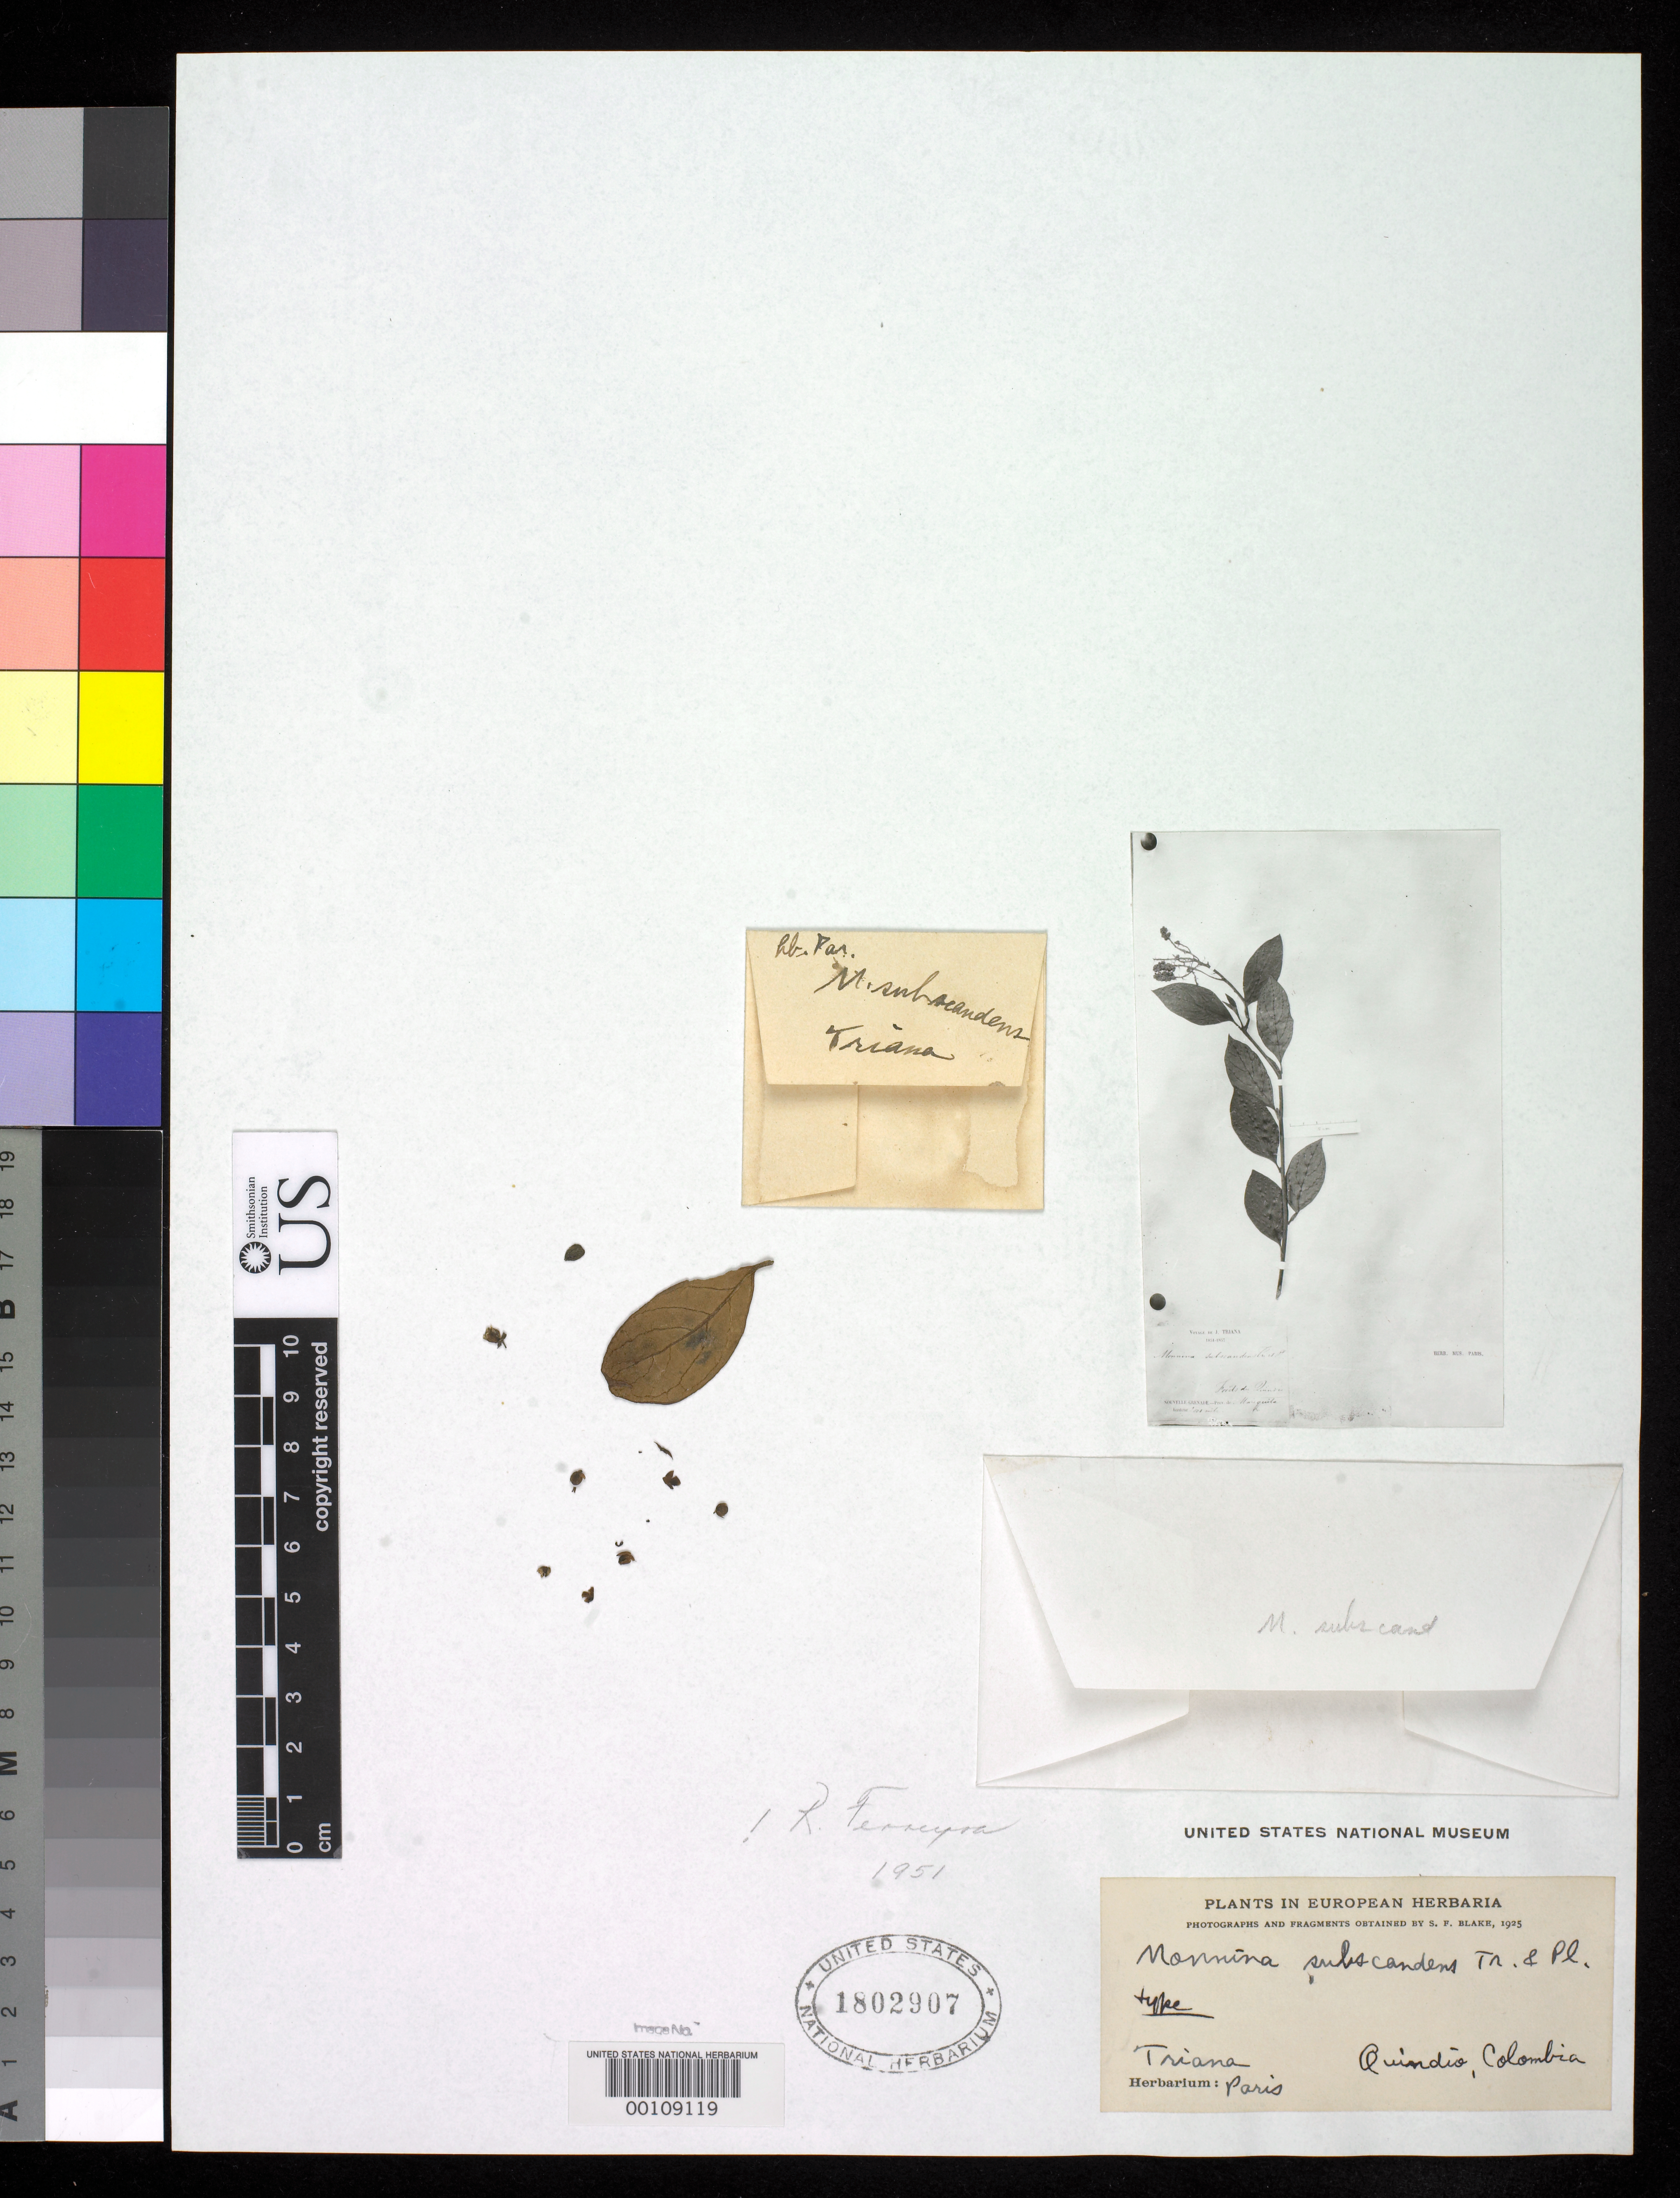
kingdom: Plantae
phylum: Tracheophyta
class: Magnoliopsida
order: Fabales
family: Polygalaceae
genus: Monnina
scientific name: Monnina subscandens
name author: Triana & Planch.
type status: Type Material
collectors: J. J. Triana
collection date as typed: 1851 to -- --- 1857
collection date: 1851/1857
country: Colombia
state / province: Quindío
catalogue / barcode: US 1802907